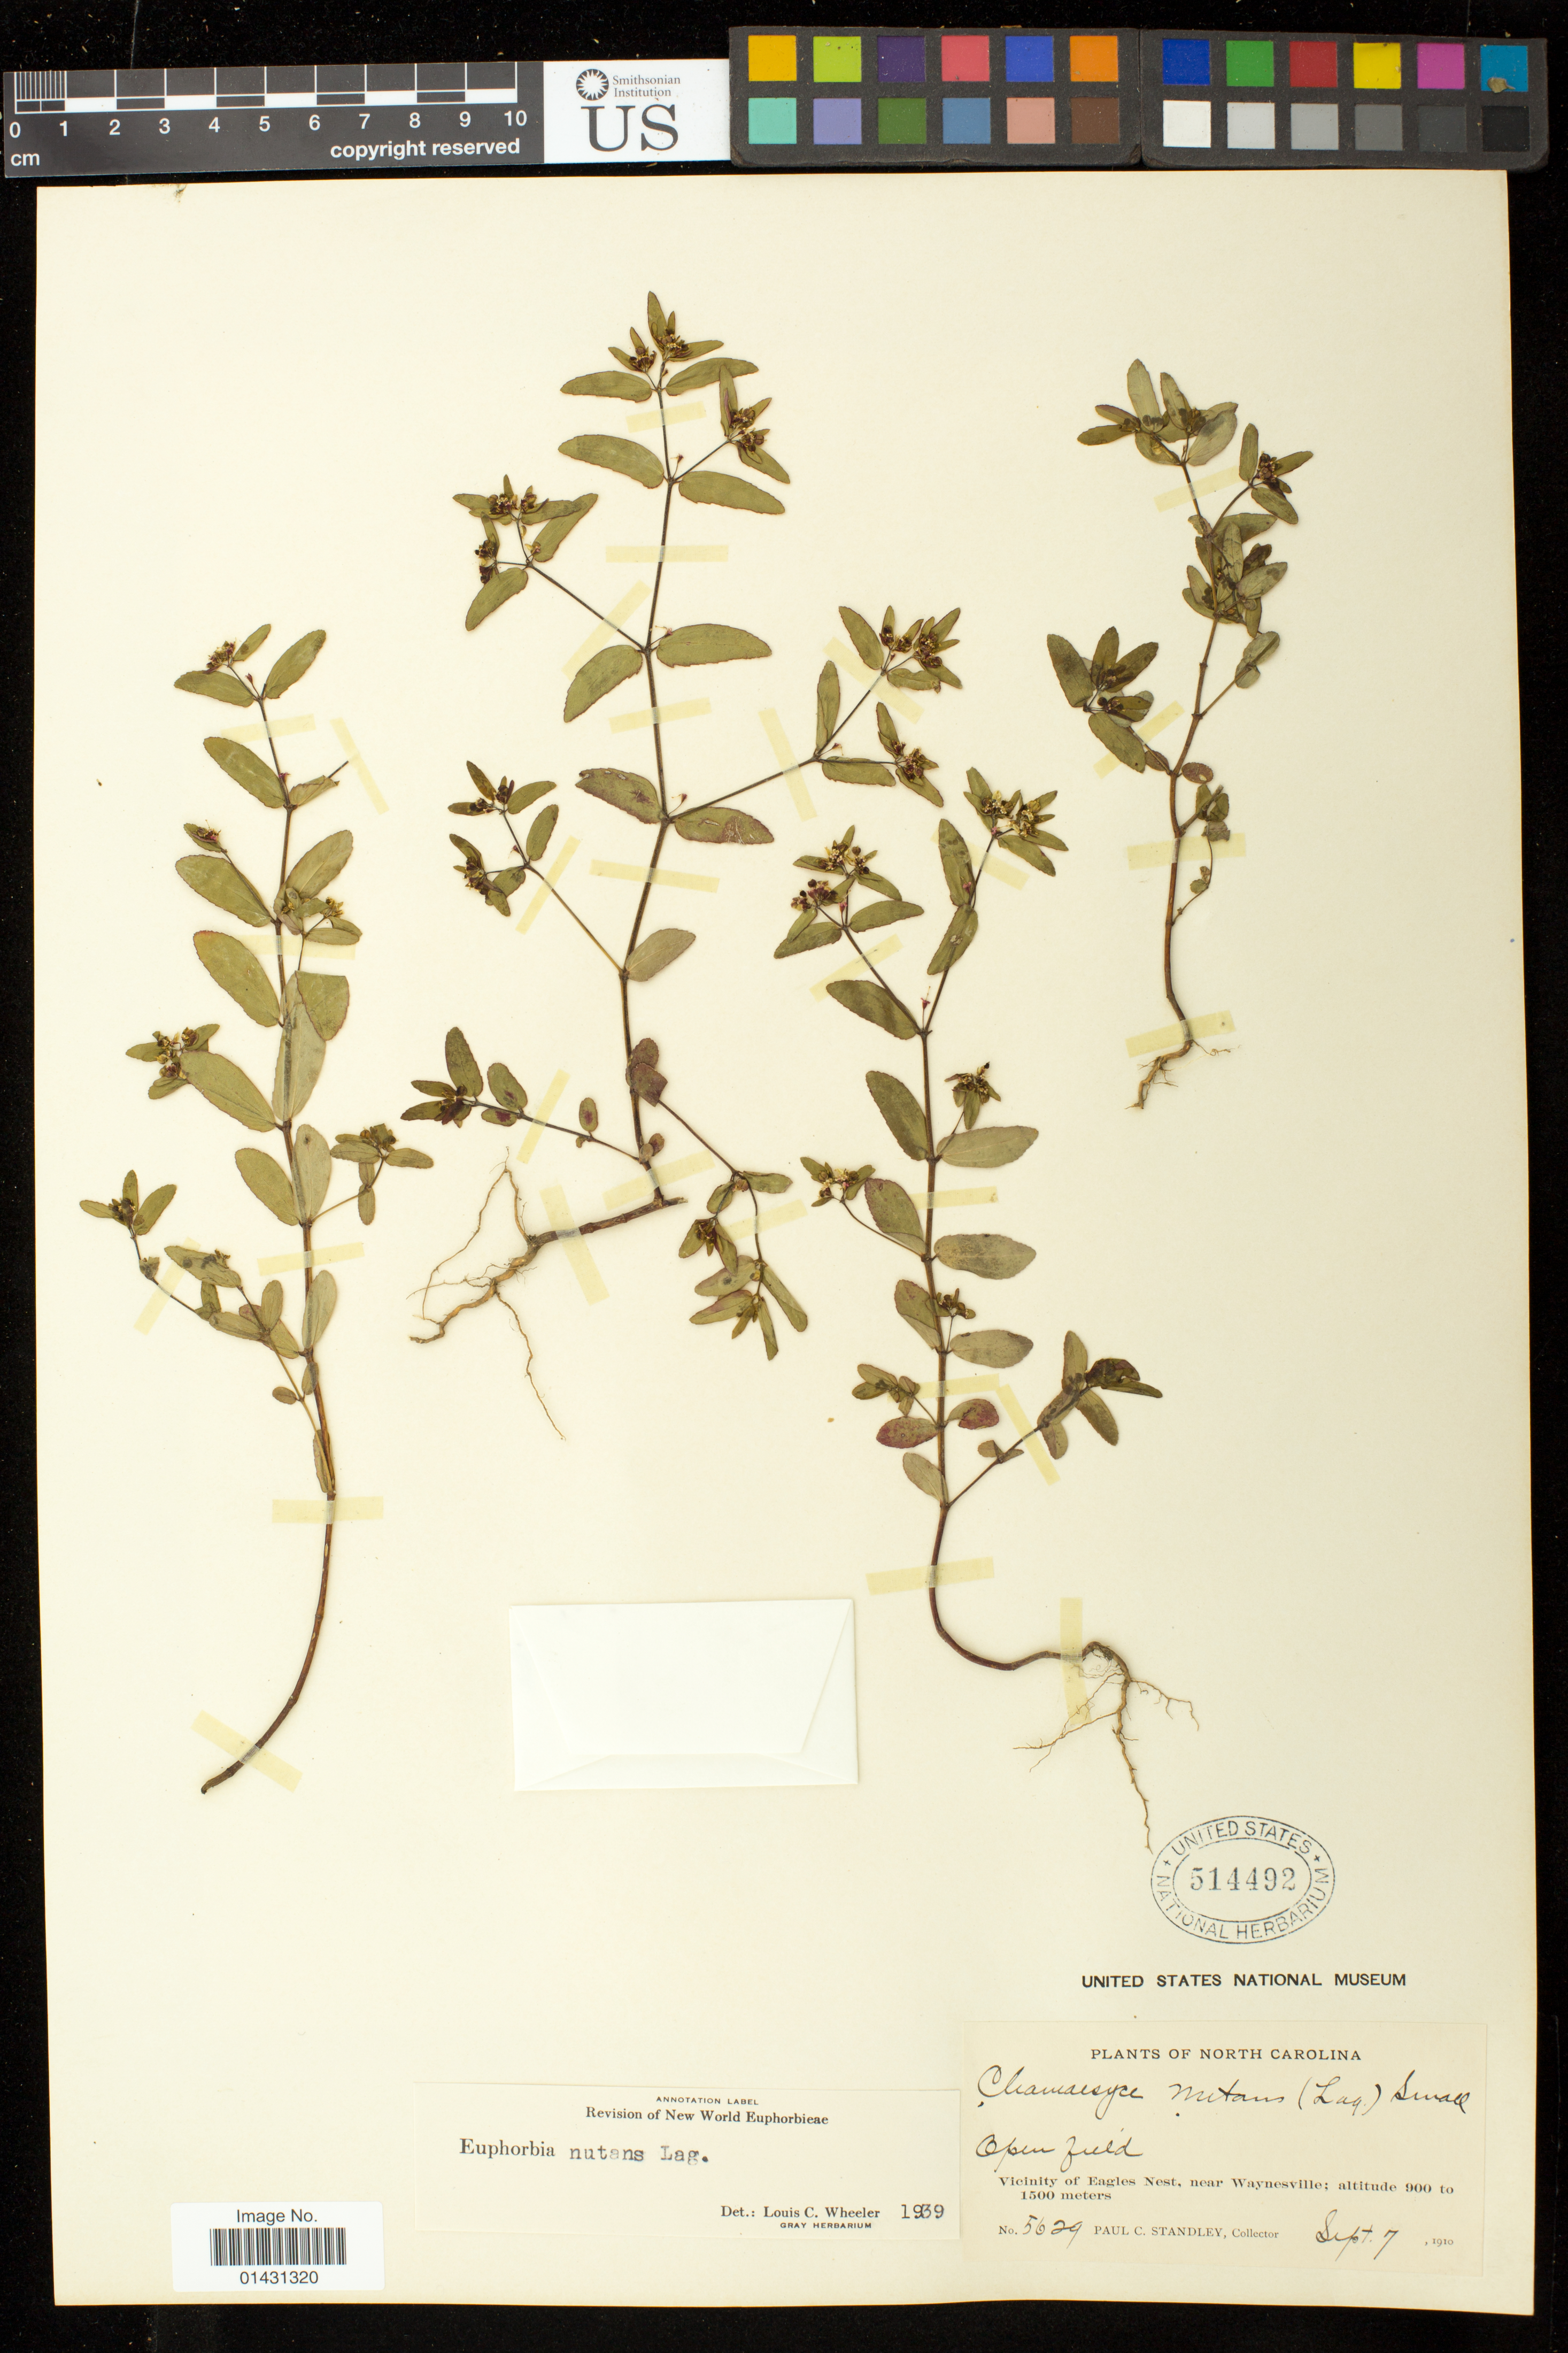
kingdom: Plantae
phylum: Tracheophyta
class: Magnoliopsida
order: Malpighiales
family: Euphorbiaceae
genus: Euphorbia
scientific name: Euphorbia maculata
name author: L.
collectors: P. C. Standley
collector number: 5629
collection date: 1910-09-07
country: United States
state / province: North Carolina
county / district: Haywood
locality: Vicinity of Eagles Nest [Eaglesnest Mt.], near Waynesville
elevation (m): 900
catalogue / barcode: US 514492